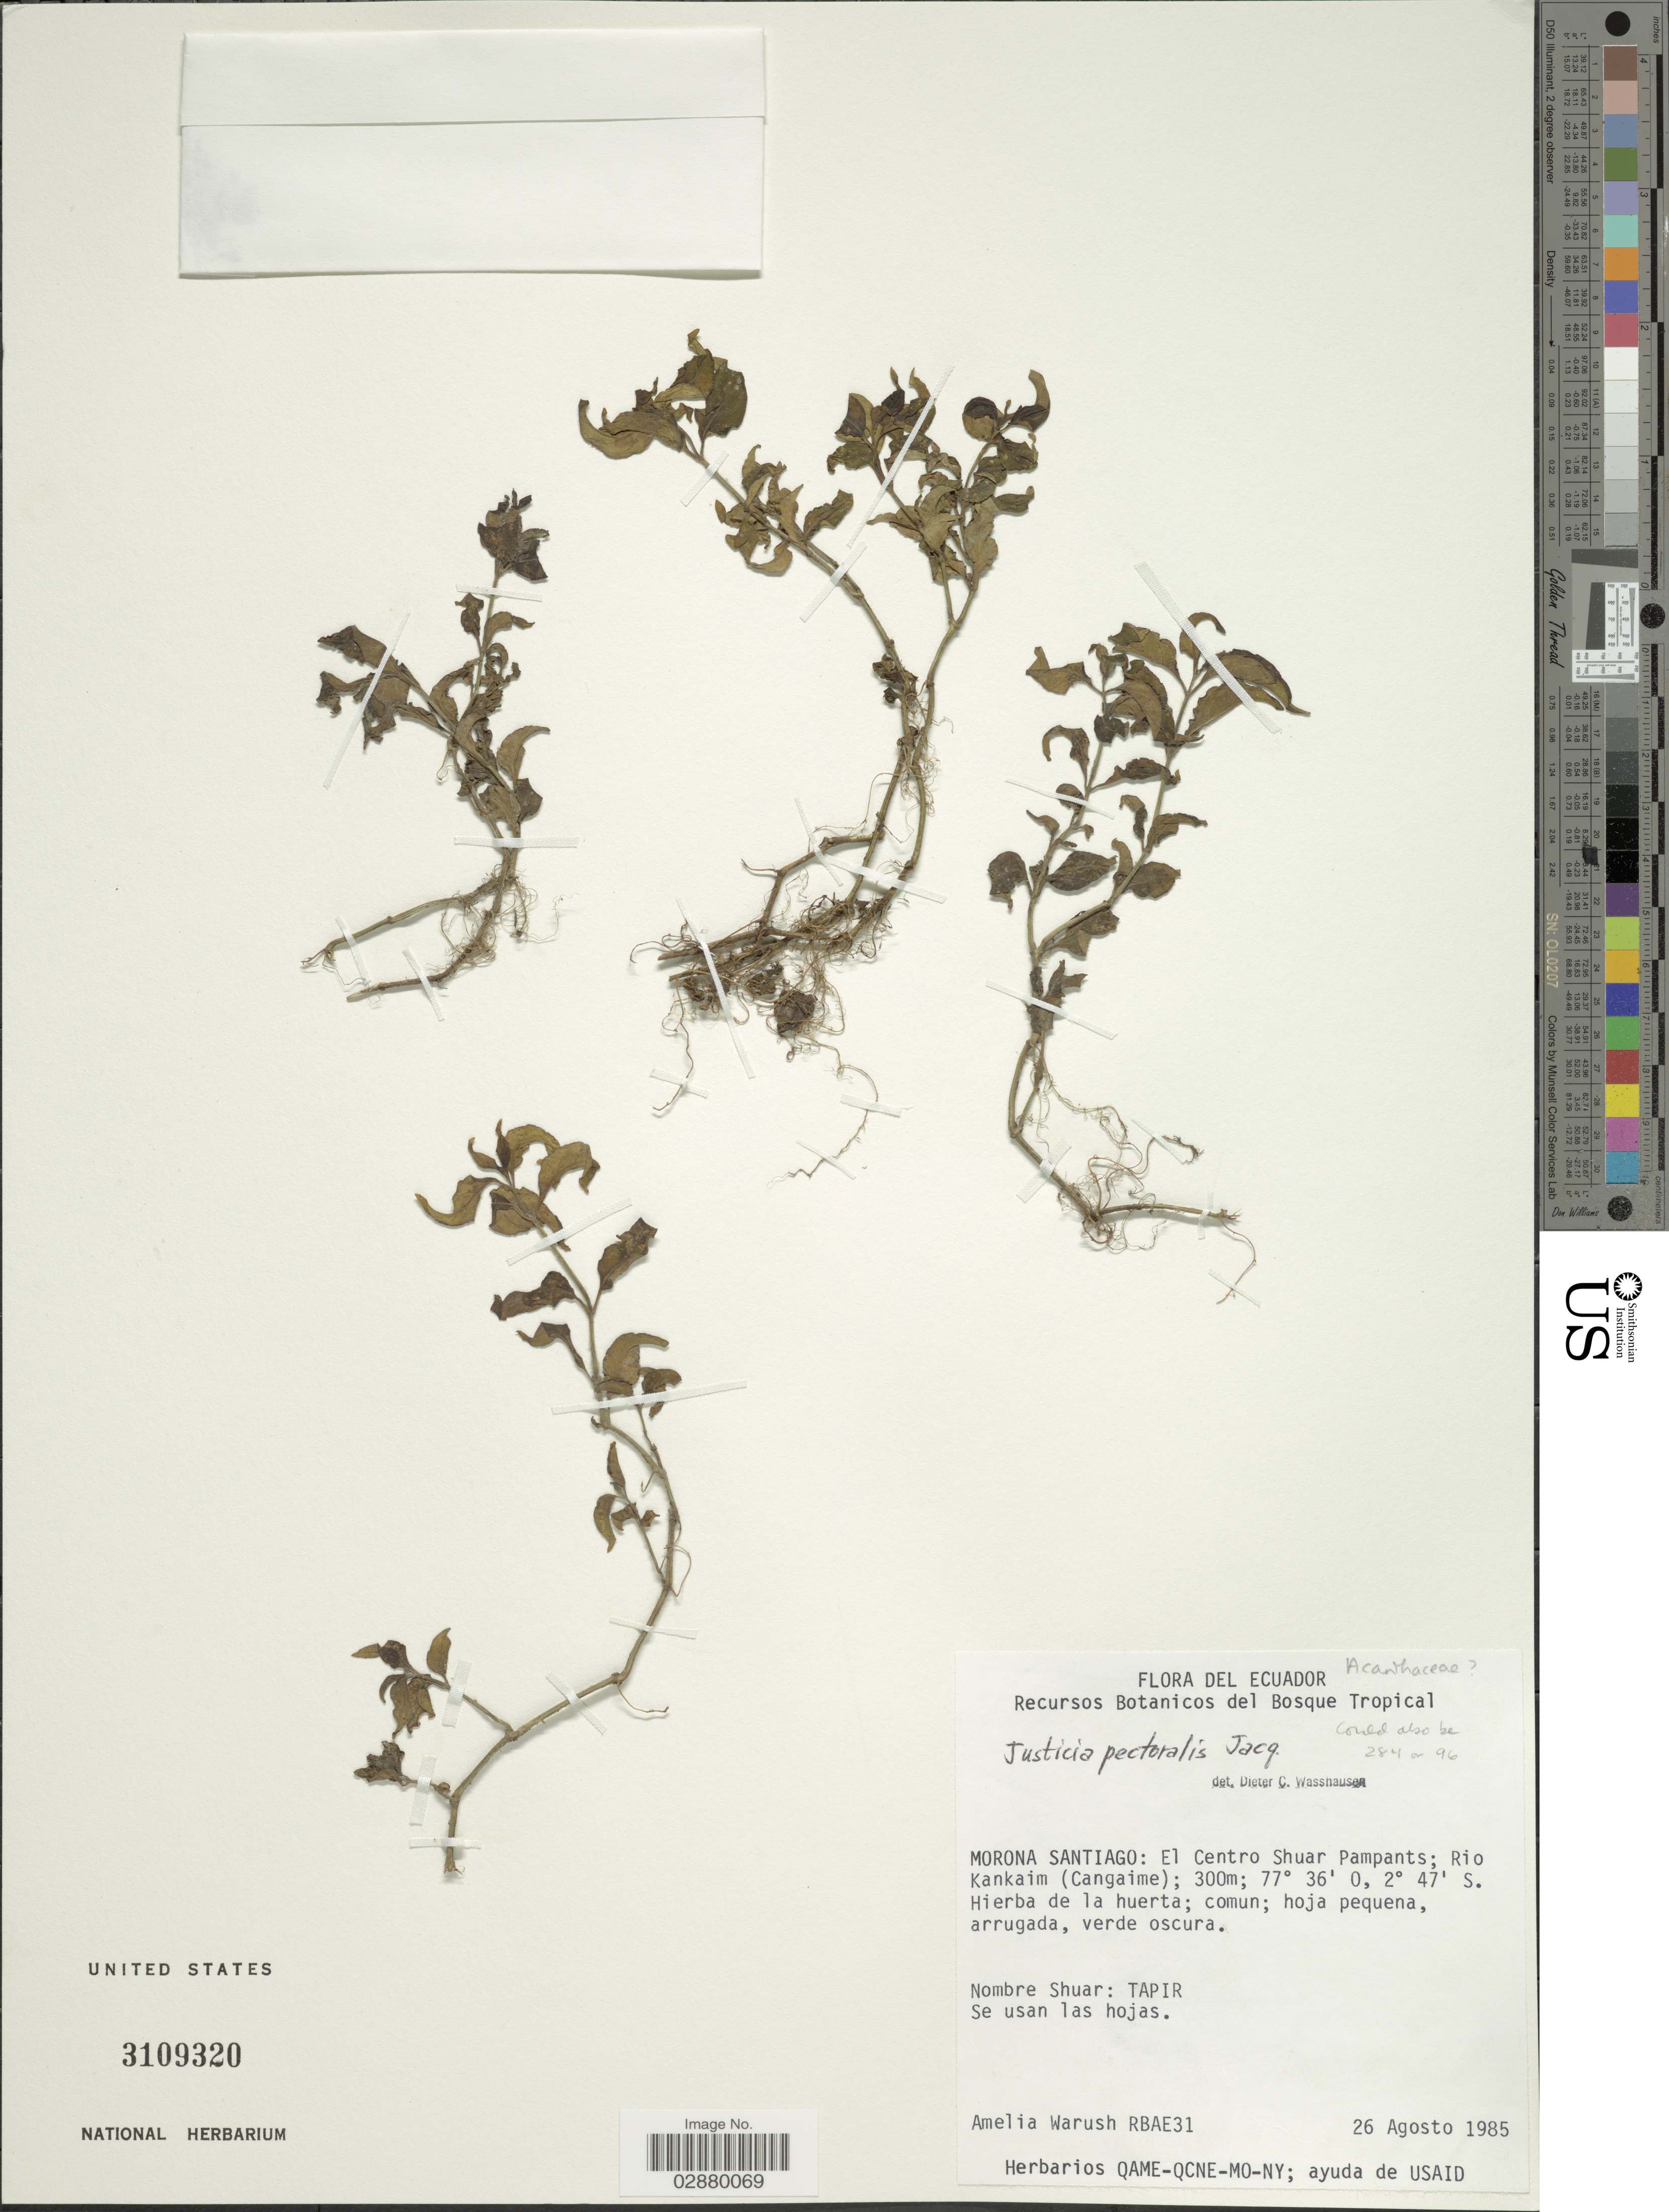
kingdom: Plantae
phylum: Tracheophyta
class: Magnoliopsida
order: Lamiales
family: Acanthaceae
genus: Justicia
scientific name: Justicia pectoralis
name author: Jacq.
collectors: A. Warush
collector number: RBAE31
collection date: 1985-08-26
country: Ecuador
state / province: Morona-Santiago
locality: El Centro Shuar Pampants; Rio Kankaim (Cangaime).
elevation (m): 300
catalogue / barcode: US 3109320